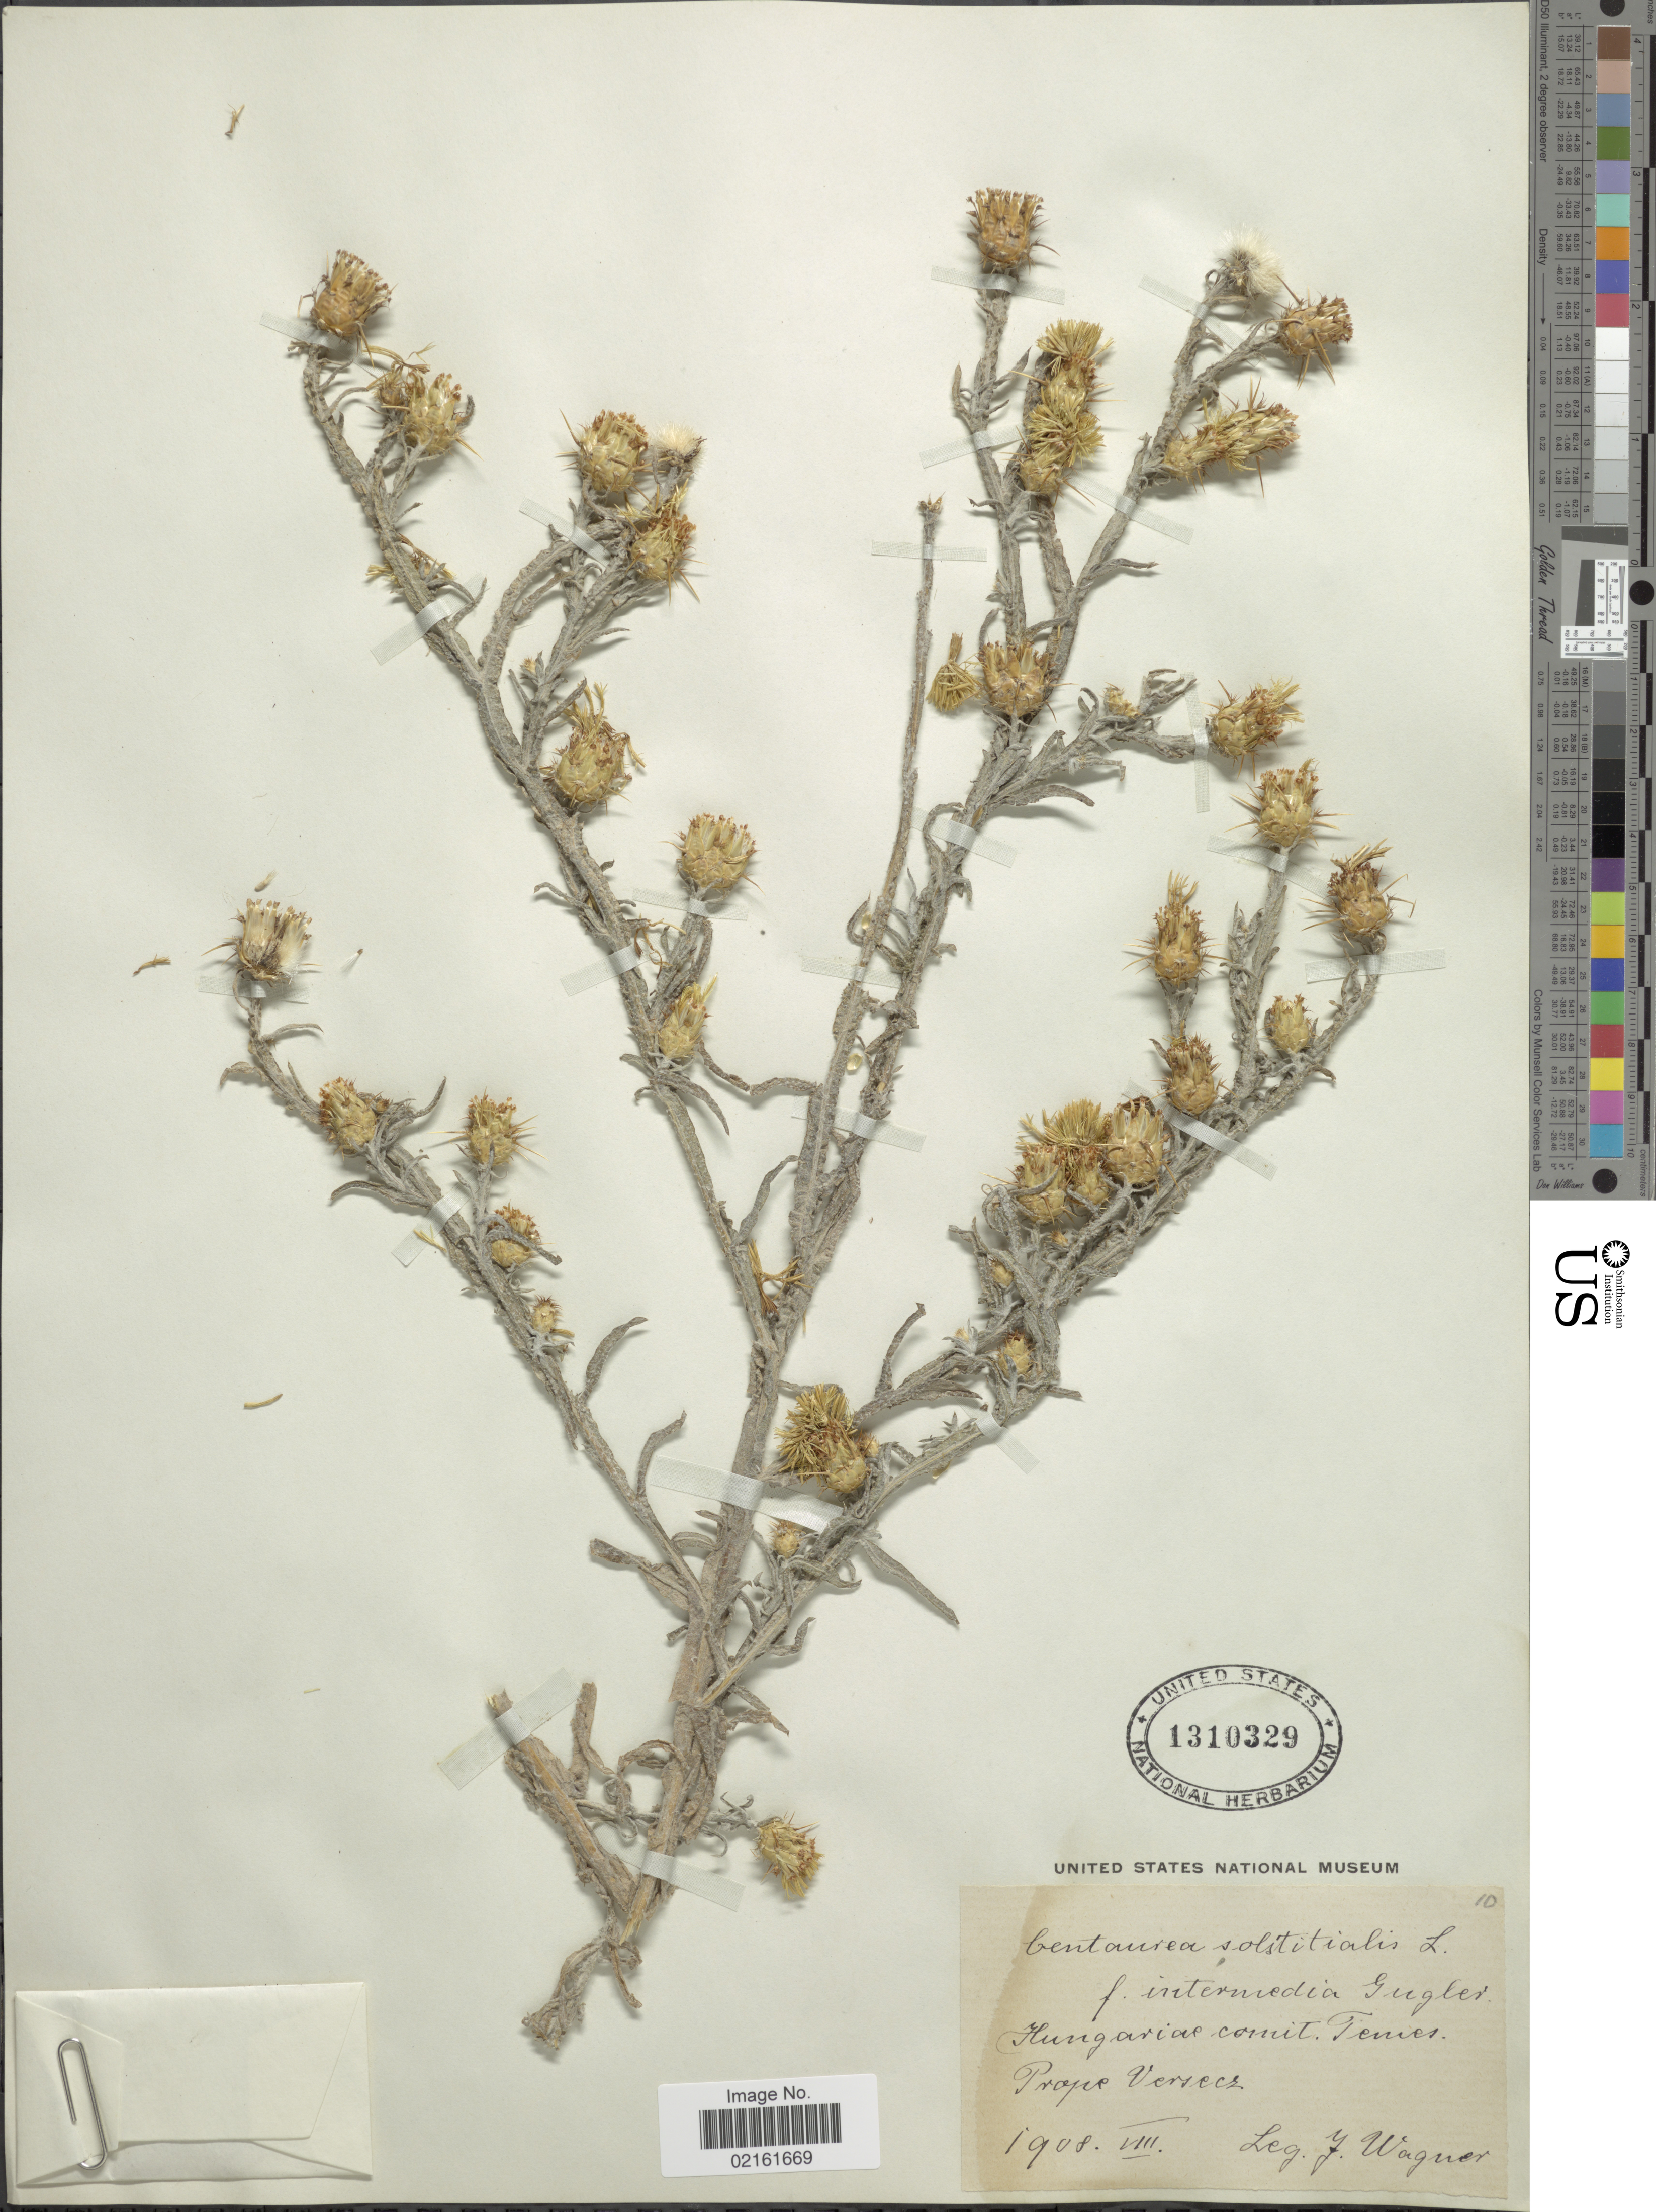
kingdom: Plantae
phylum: Tracheophyta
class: Magnoliopsida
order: Asterales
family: Asteraceae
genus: Centaurea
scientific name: Centaurea solstitialis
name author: L.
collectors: F. Wagner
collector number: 10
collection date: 1908-08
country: Hungary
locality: Comit. Tenves. Prope Versecz [interpreted]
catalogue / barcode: US 1310329